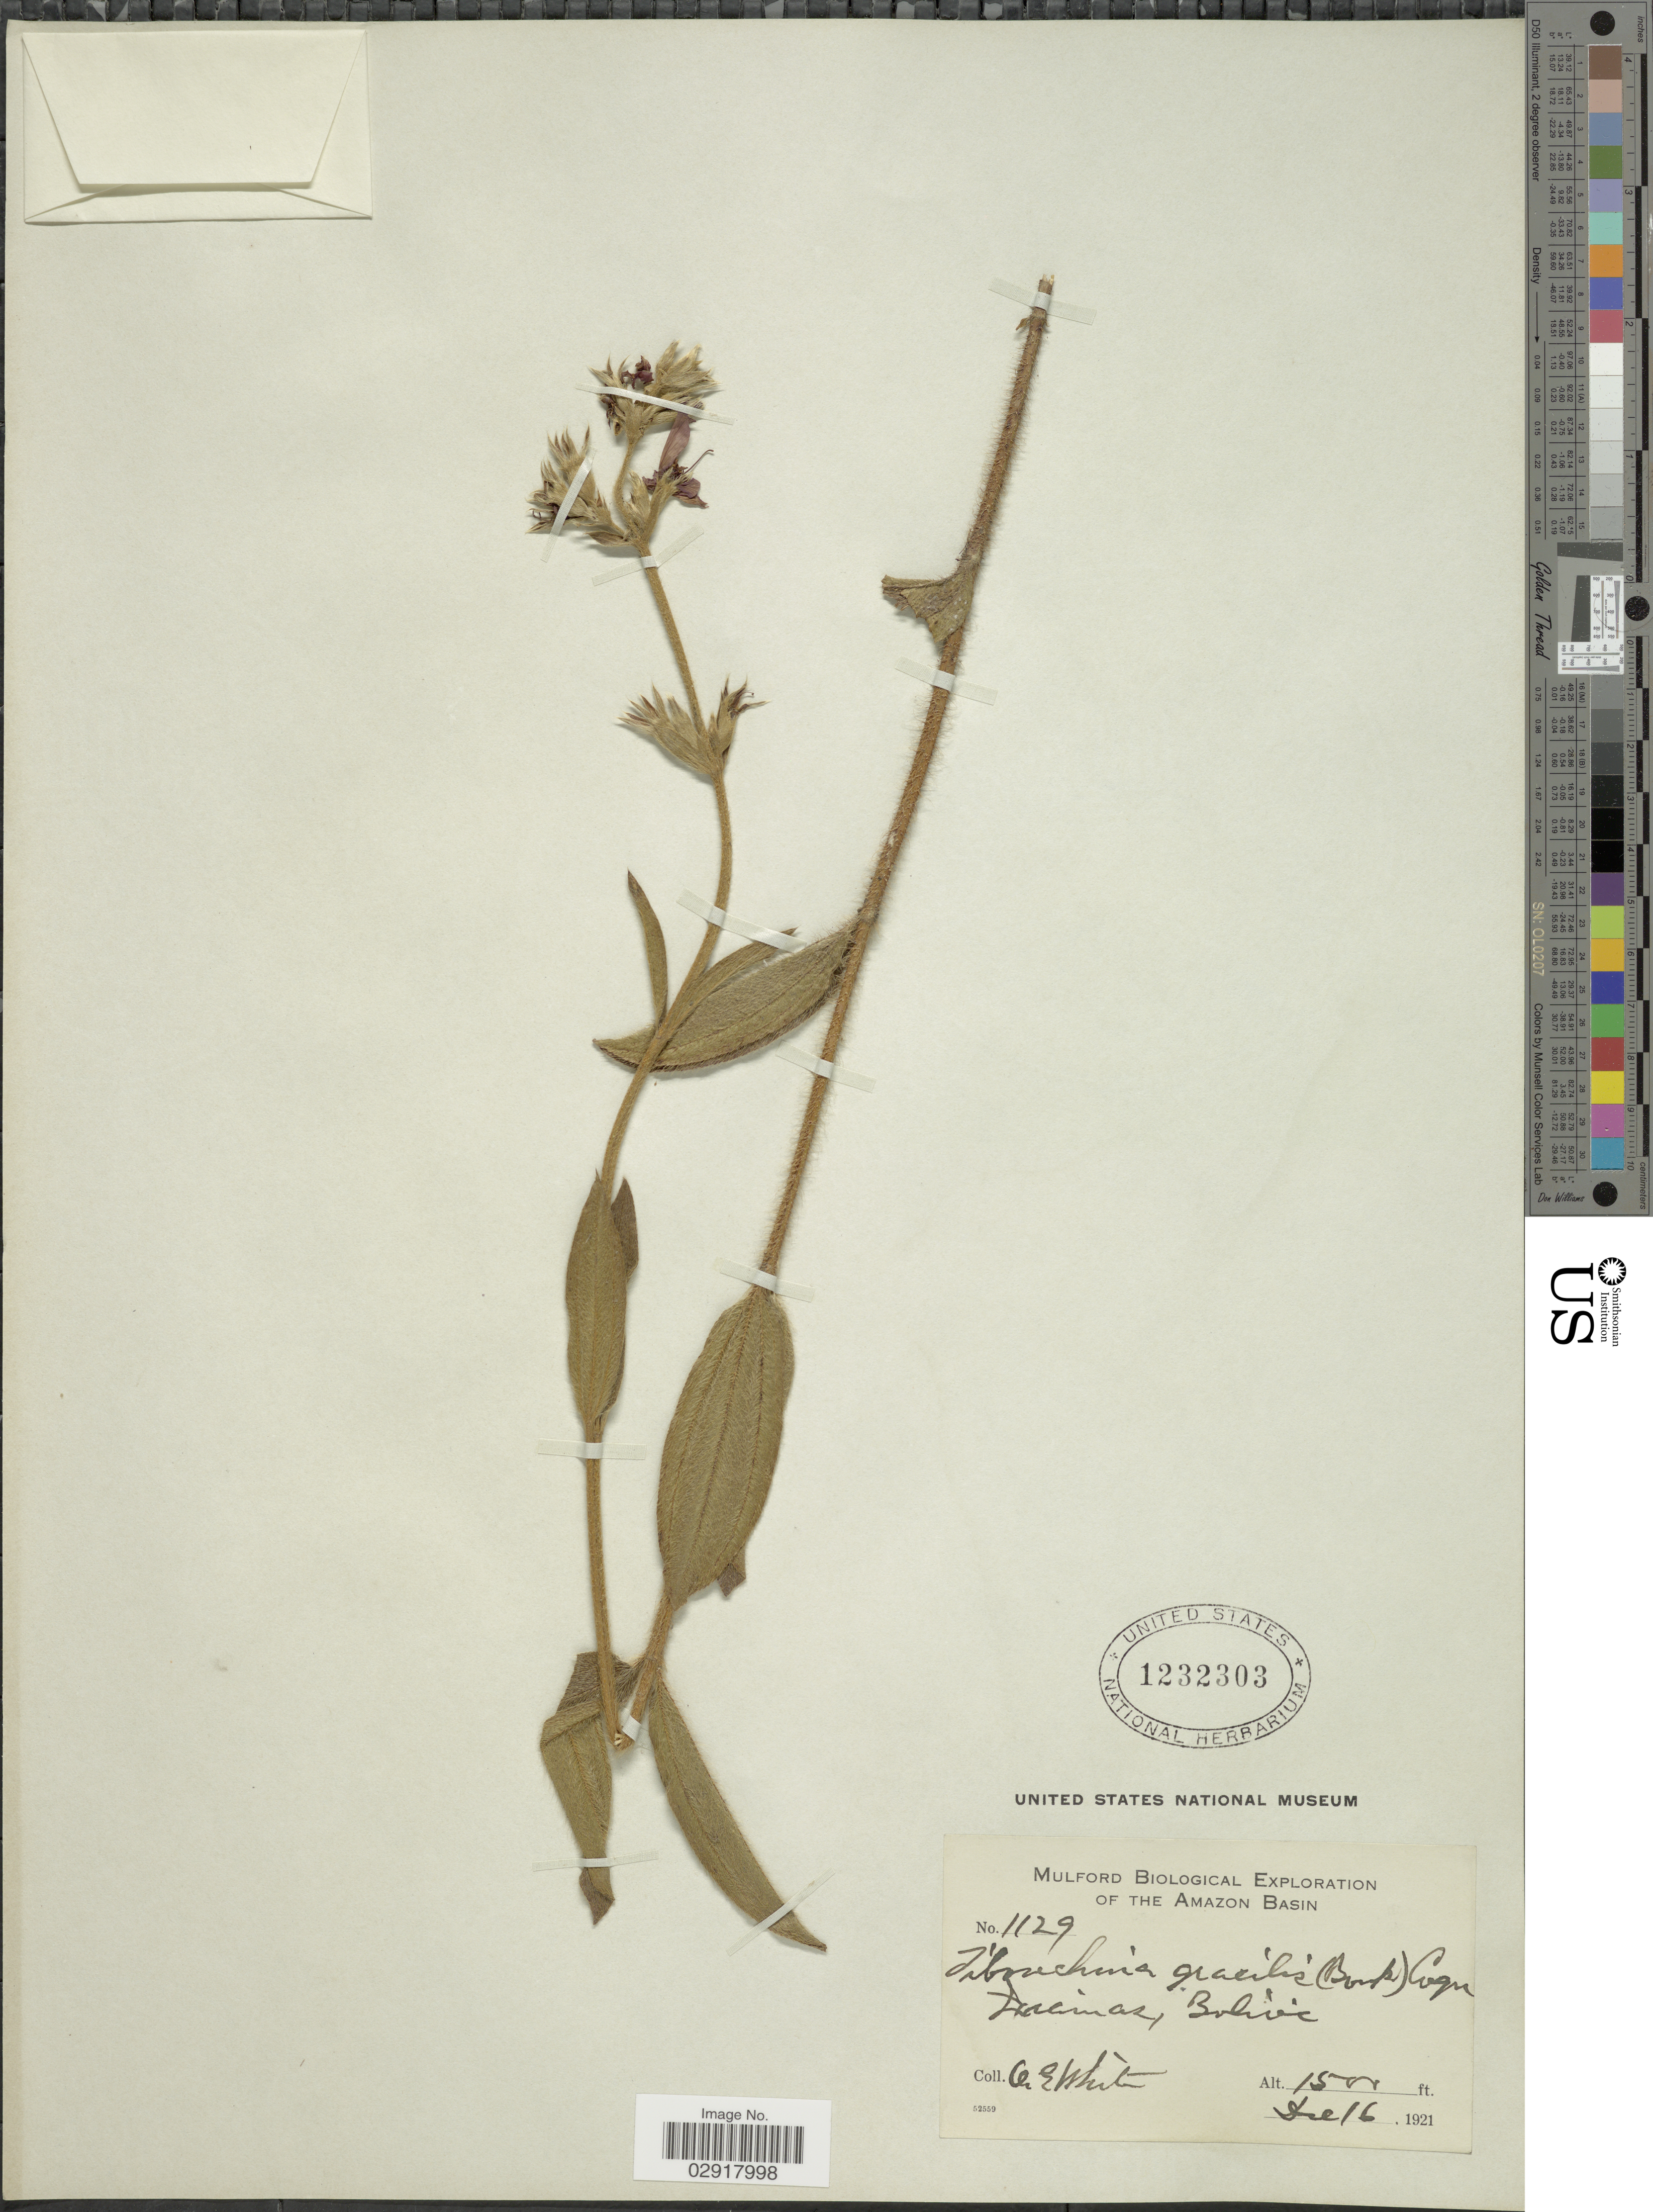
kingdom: Plantae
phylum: Tracheophyta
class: Magnoliopsida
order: Myrtales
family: Melastomataceae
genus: Chaetogastra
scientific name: Chaetogastra gracilis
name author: (Bonpl.) DC.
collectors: O. E. White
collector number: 1129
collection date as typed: Dec. 16, 1921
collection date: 1921-12-16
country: Bolivia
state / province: La Paz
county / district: Iturralde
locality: Ixiamas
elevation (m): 457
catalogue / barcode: US 1232303